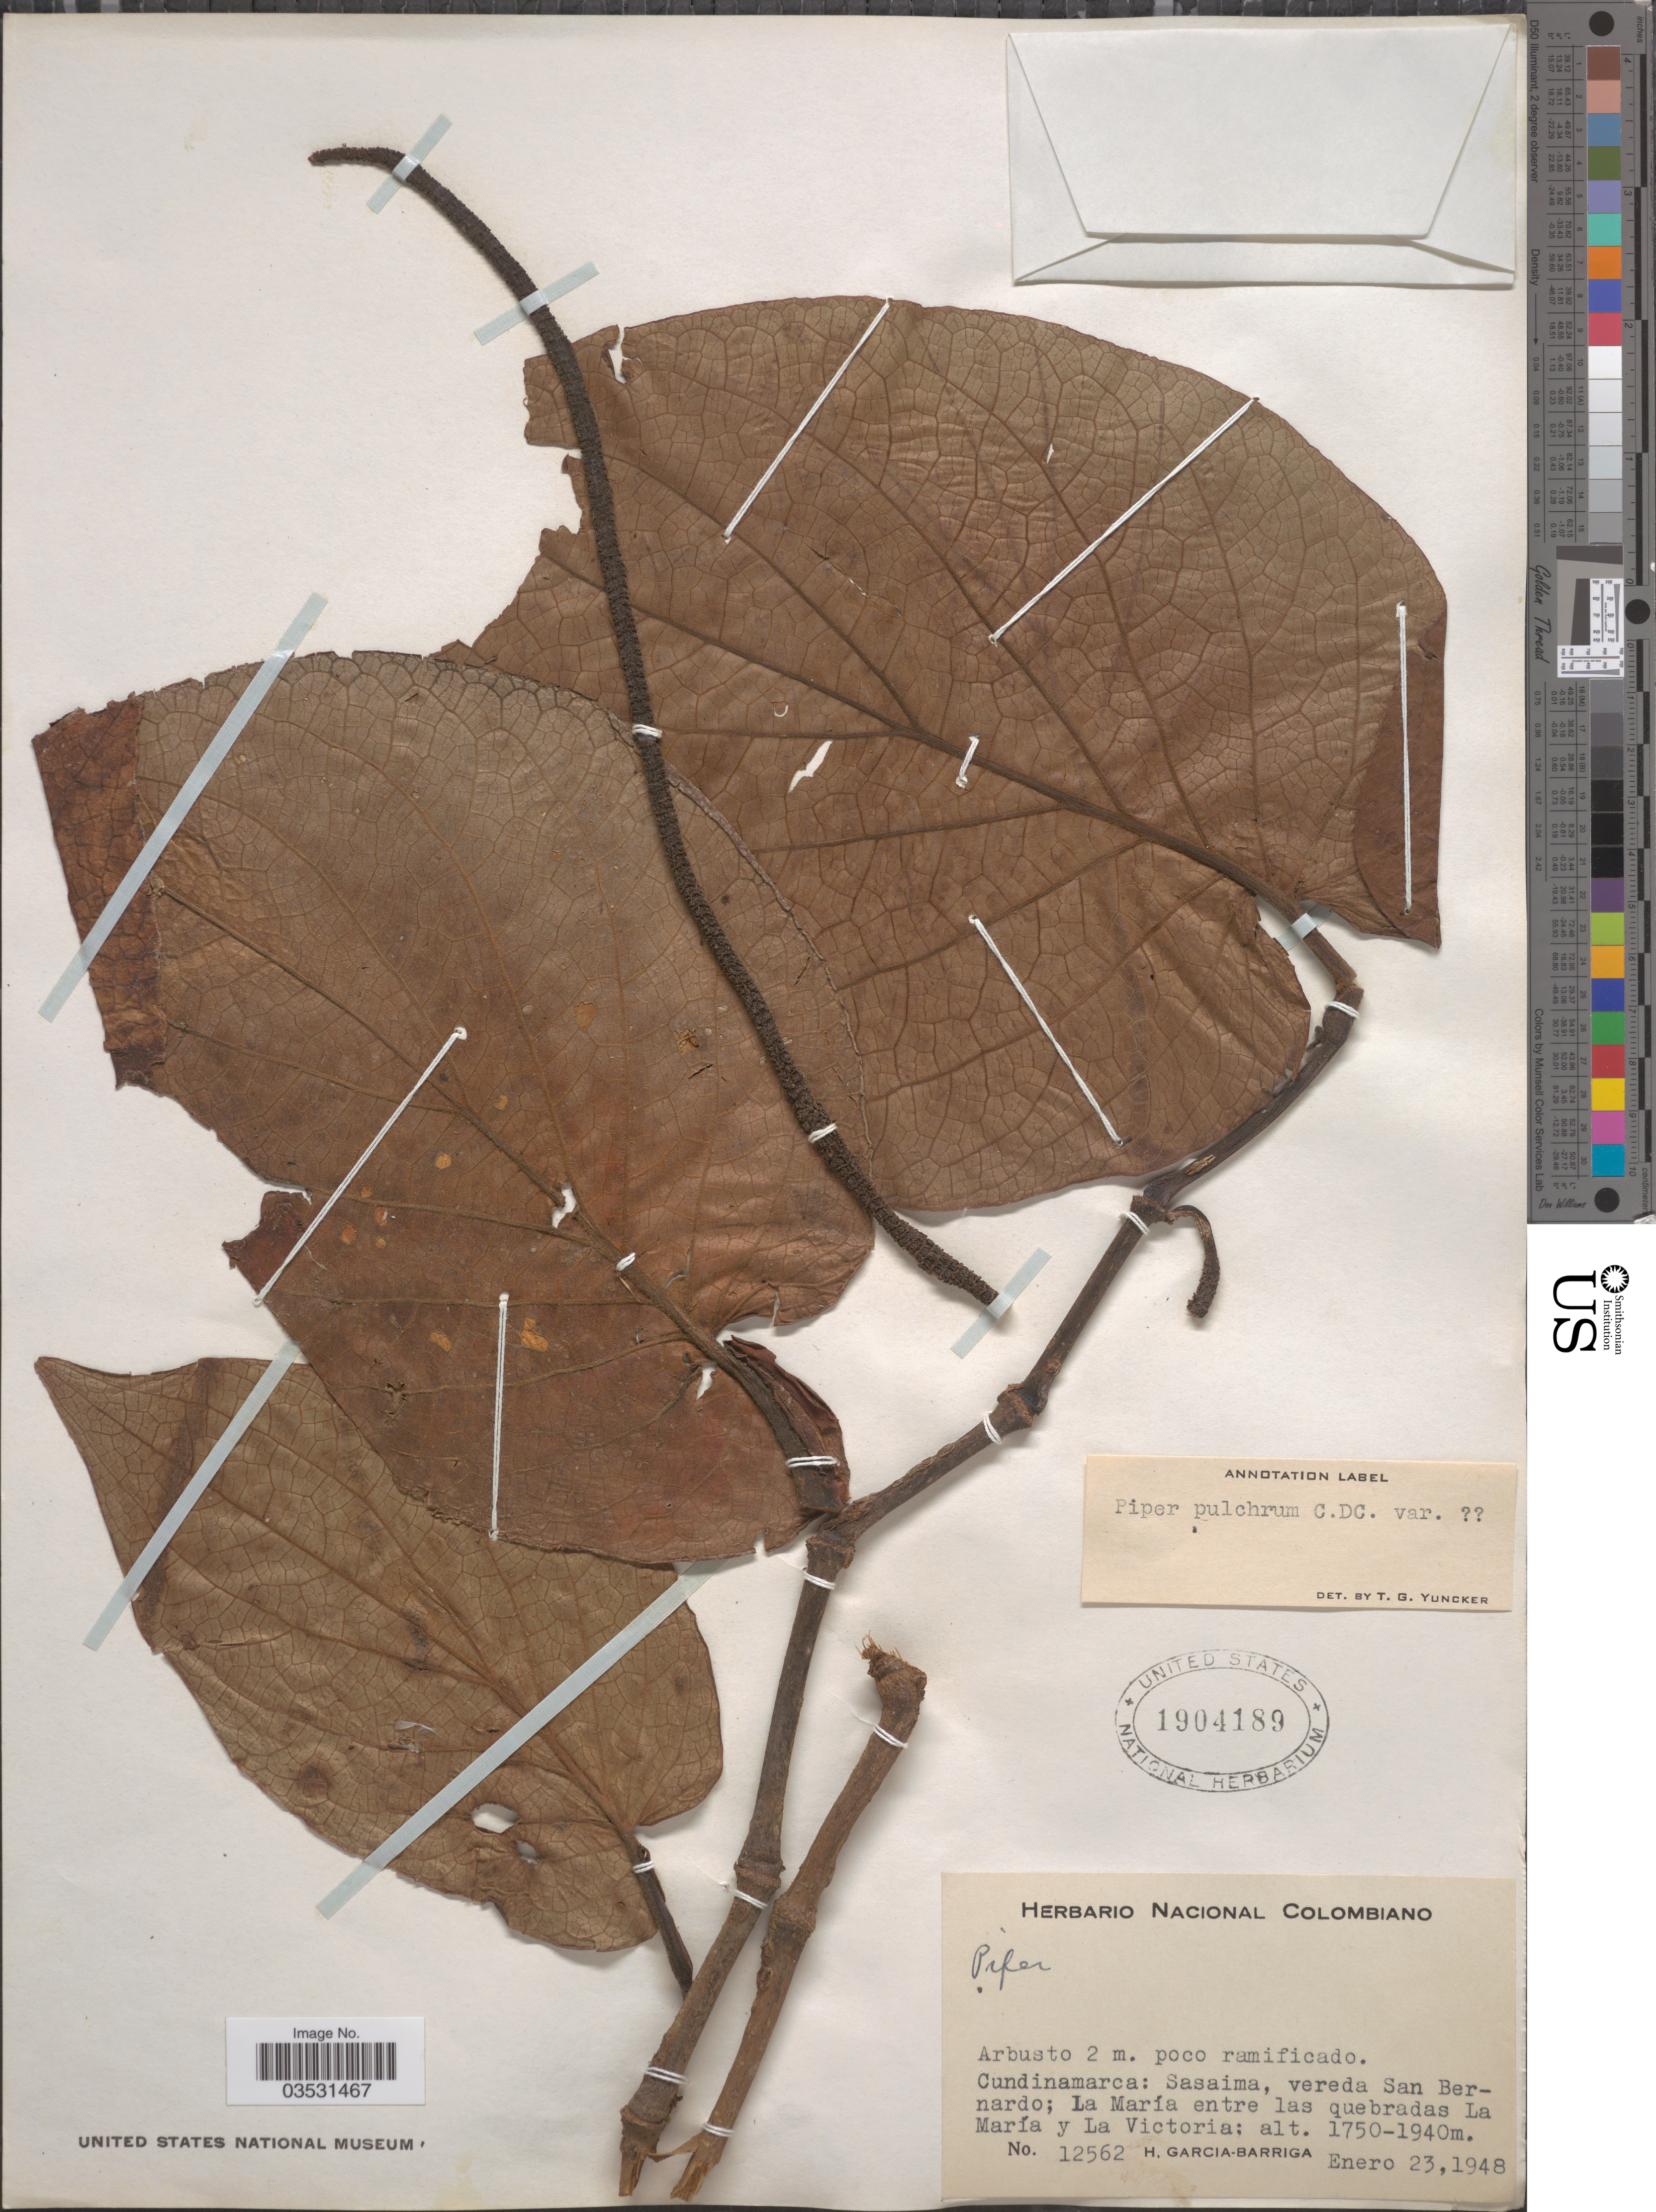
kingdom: Plantae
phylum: Tracheophyta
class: Magnoliopsida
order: Piperales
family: Piperaceae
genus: Piper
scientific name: Piper pulchrum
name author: C. DC.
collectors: H. García Barriga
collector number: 12562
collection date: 1948-01-23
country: Colombia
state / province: Cundinamarca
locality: Sasaima, vereda San Bernardo; La María entre las quebradas La María y La Victoria.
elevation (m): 1750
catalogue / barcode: US 1904189